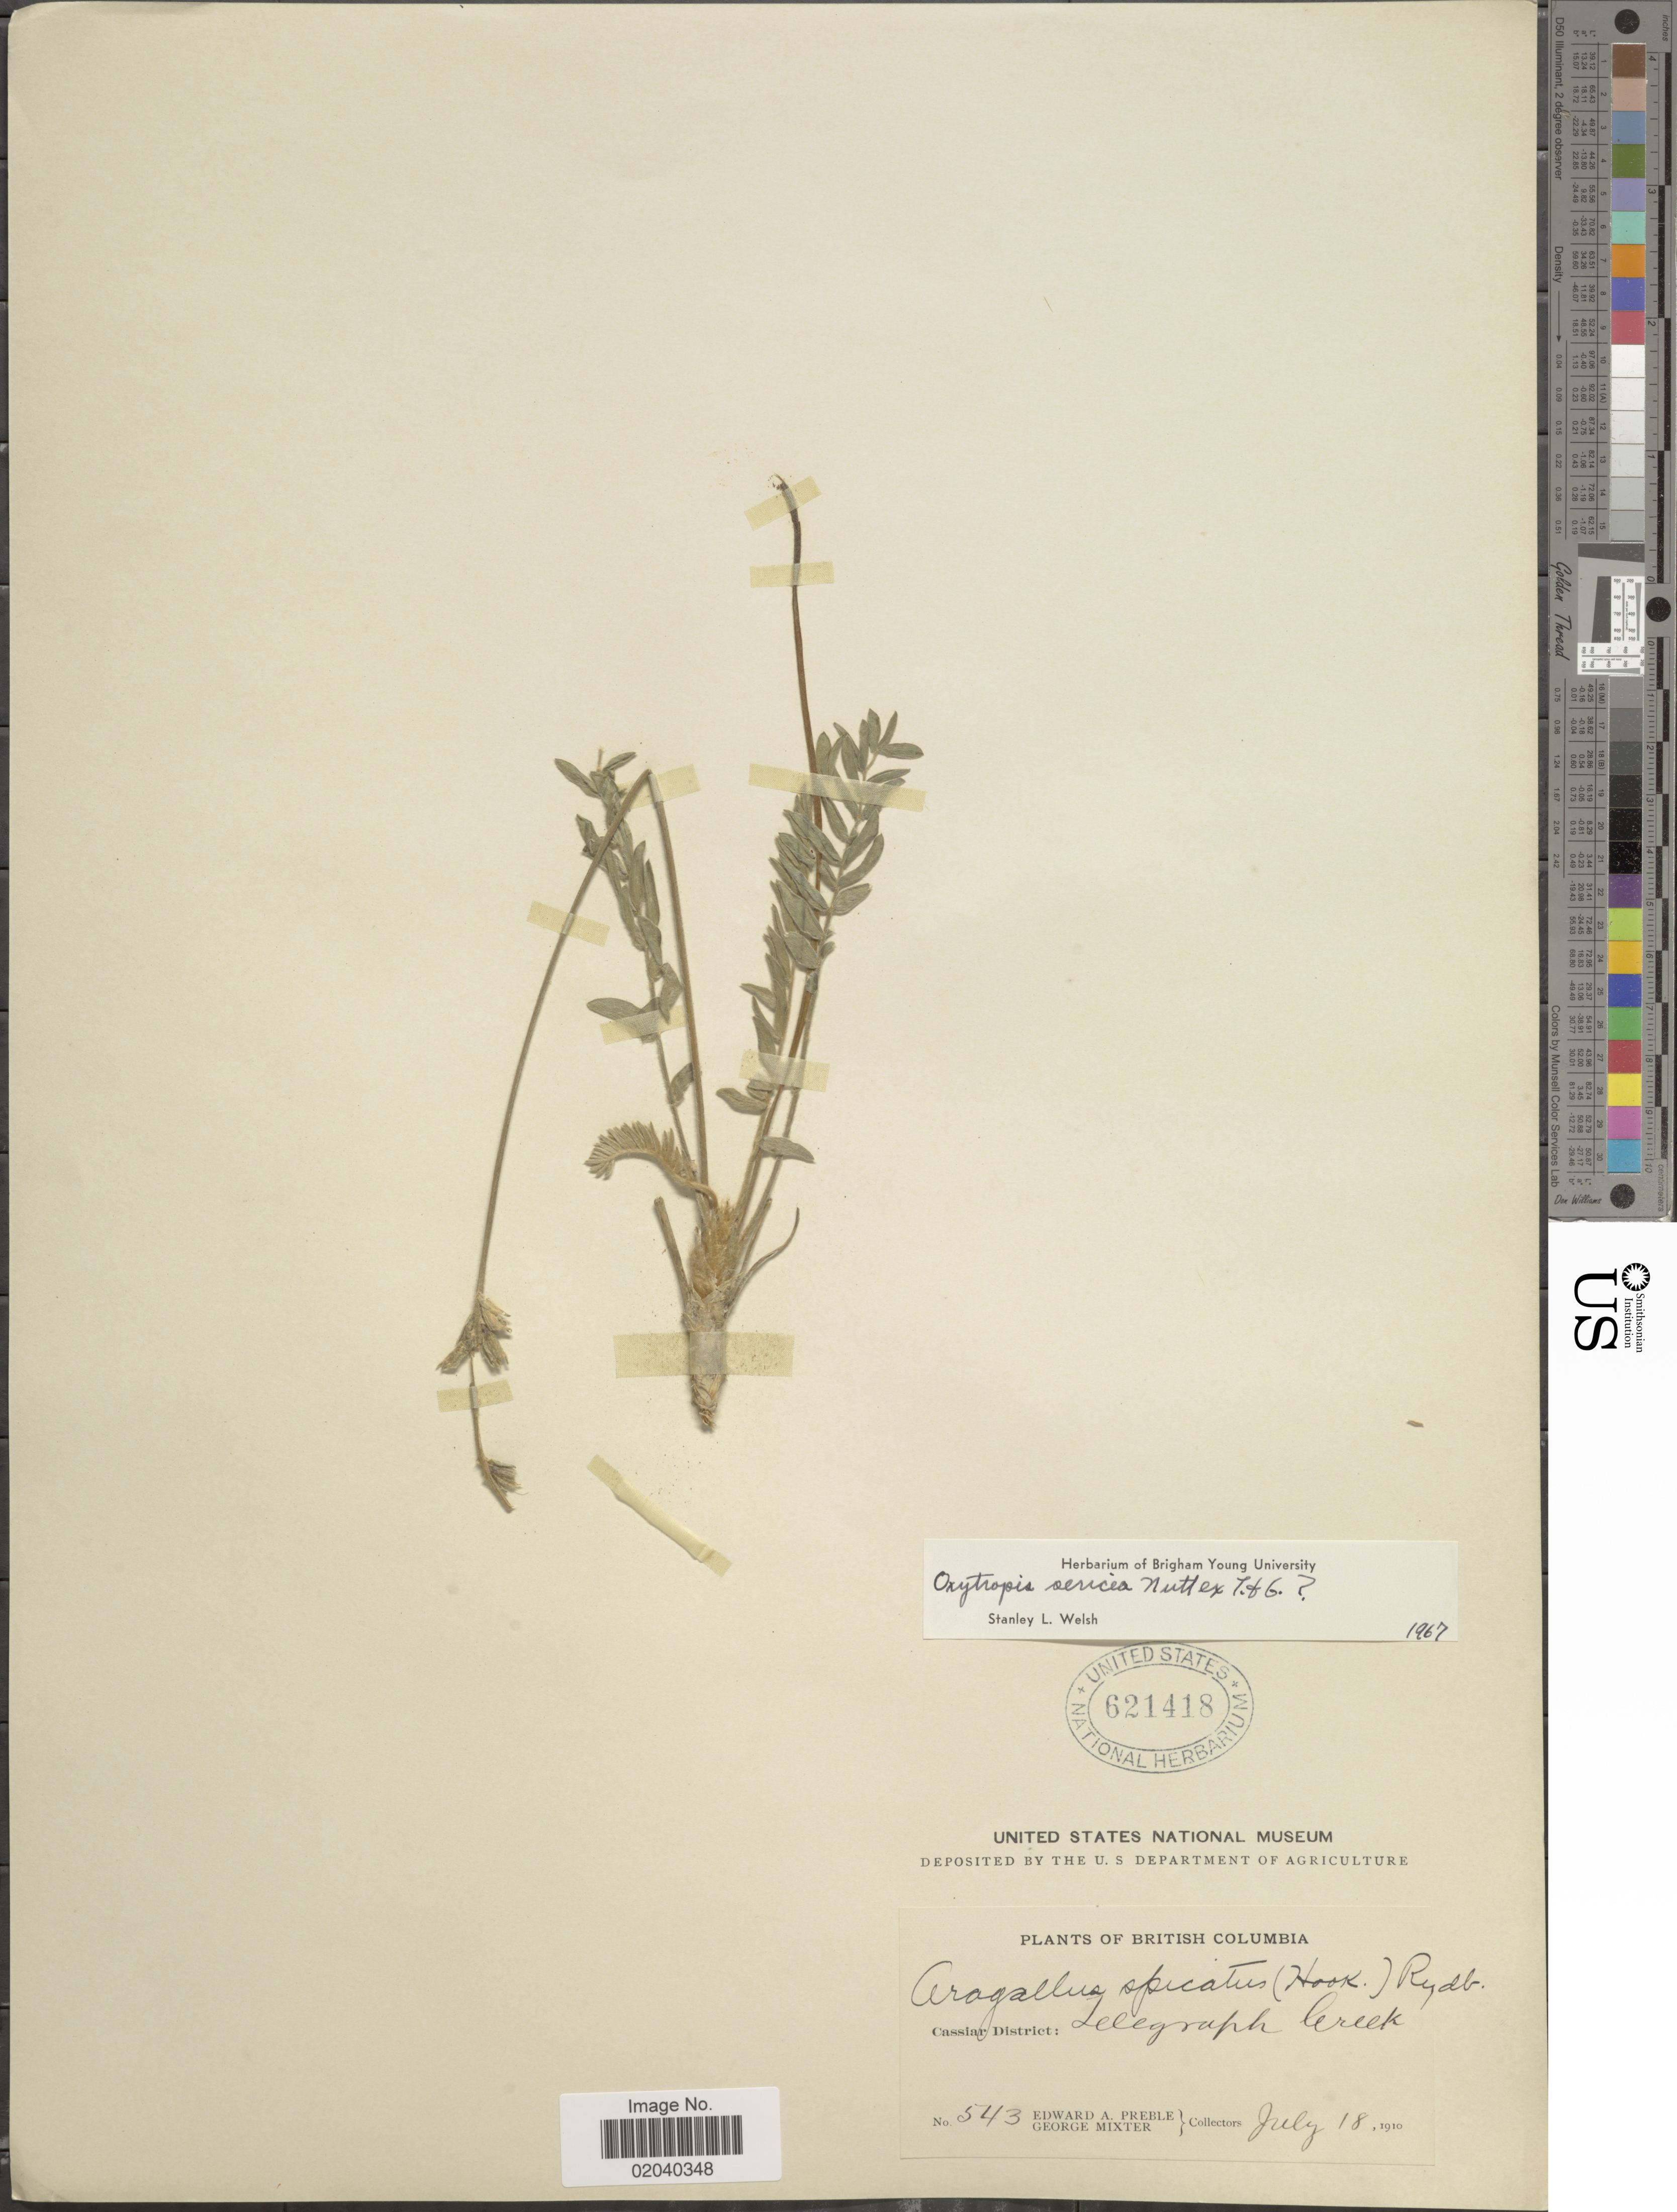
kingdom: Plantae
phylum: Tracheophyta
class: Magnoliopsida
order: Fabales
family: Fabaceae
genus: Oxytropis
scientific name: Oxytropis sericea var. sericea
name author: Nutt.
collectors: E. Preble & G. Mixter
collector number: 543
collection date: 1910-07-18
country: Canada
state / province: British Columbia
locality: Cassiar District: Telegraph Creek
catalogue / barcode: US 621418